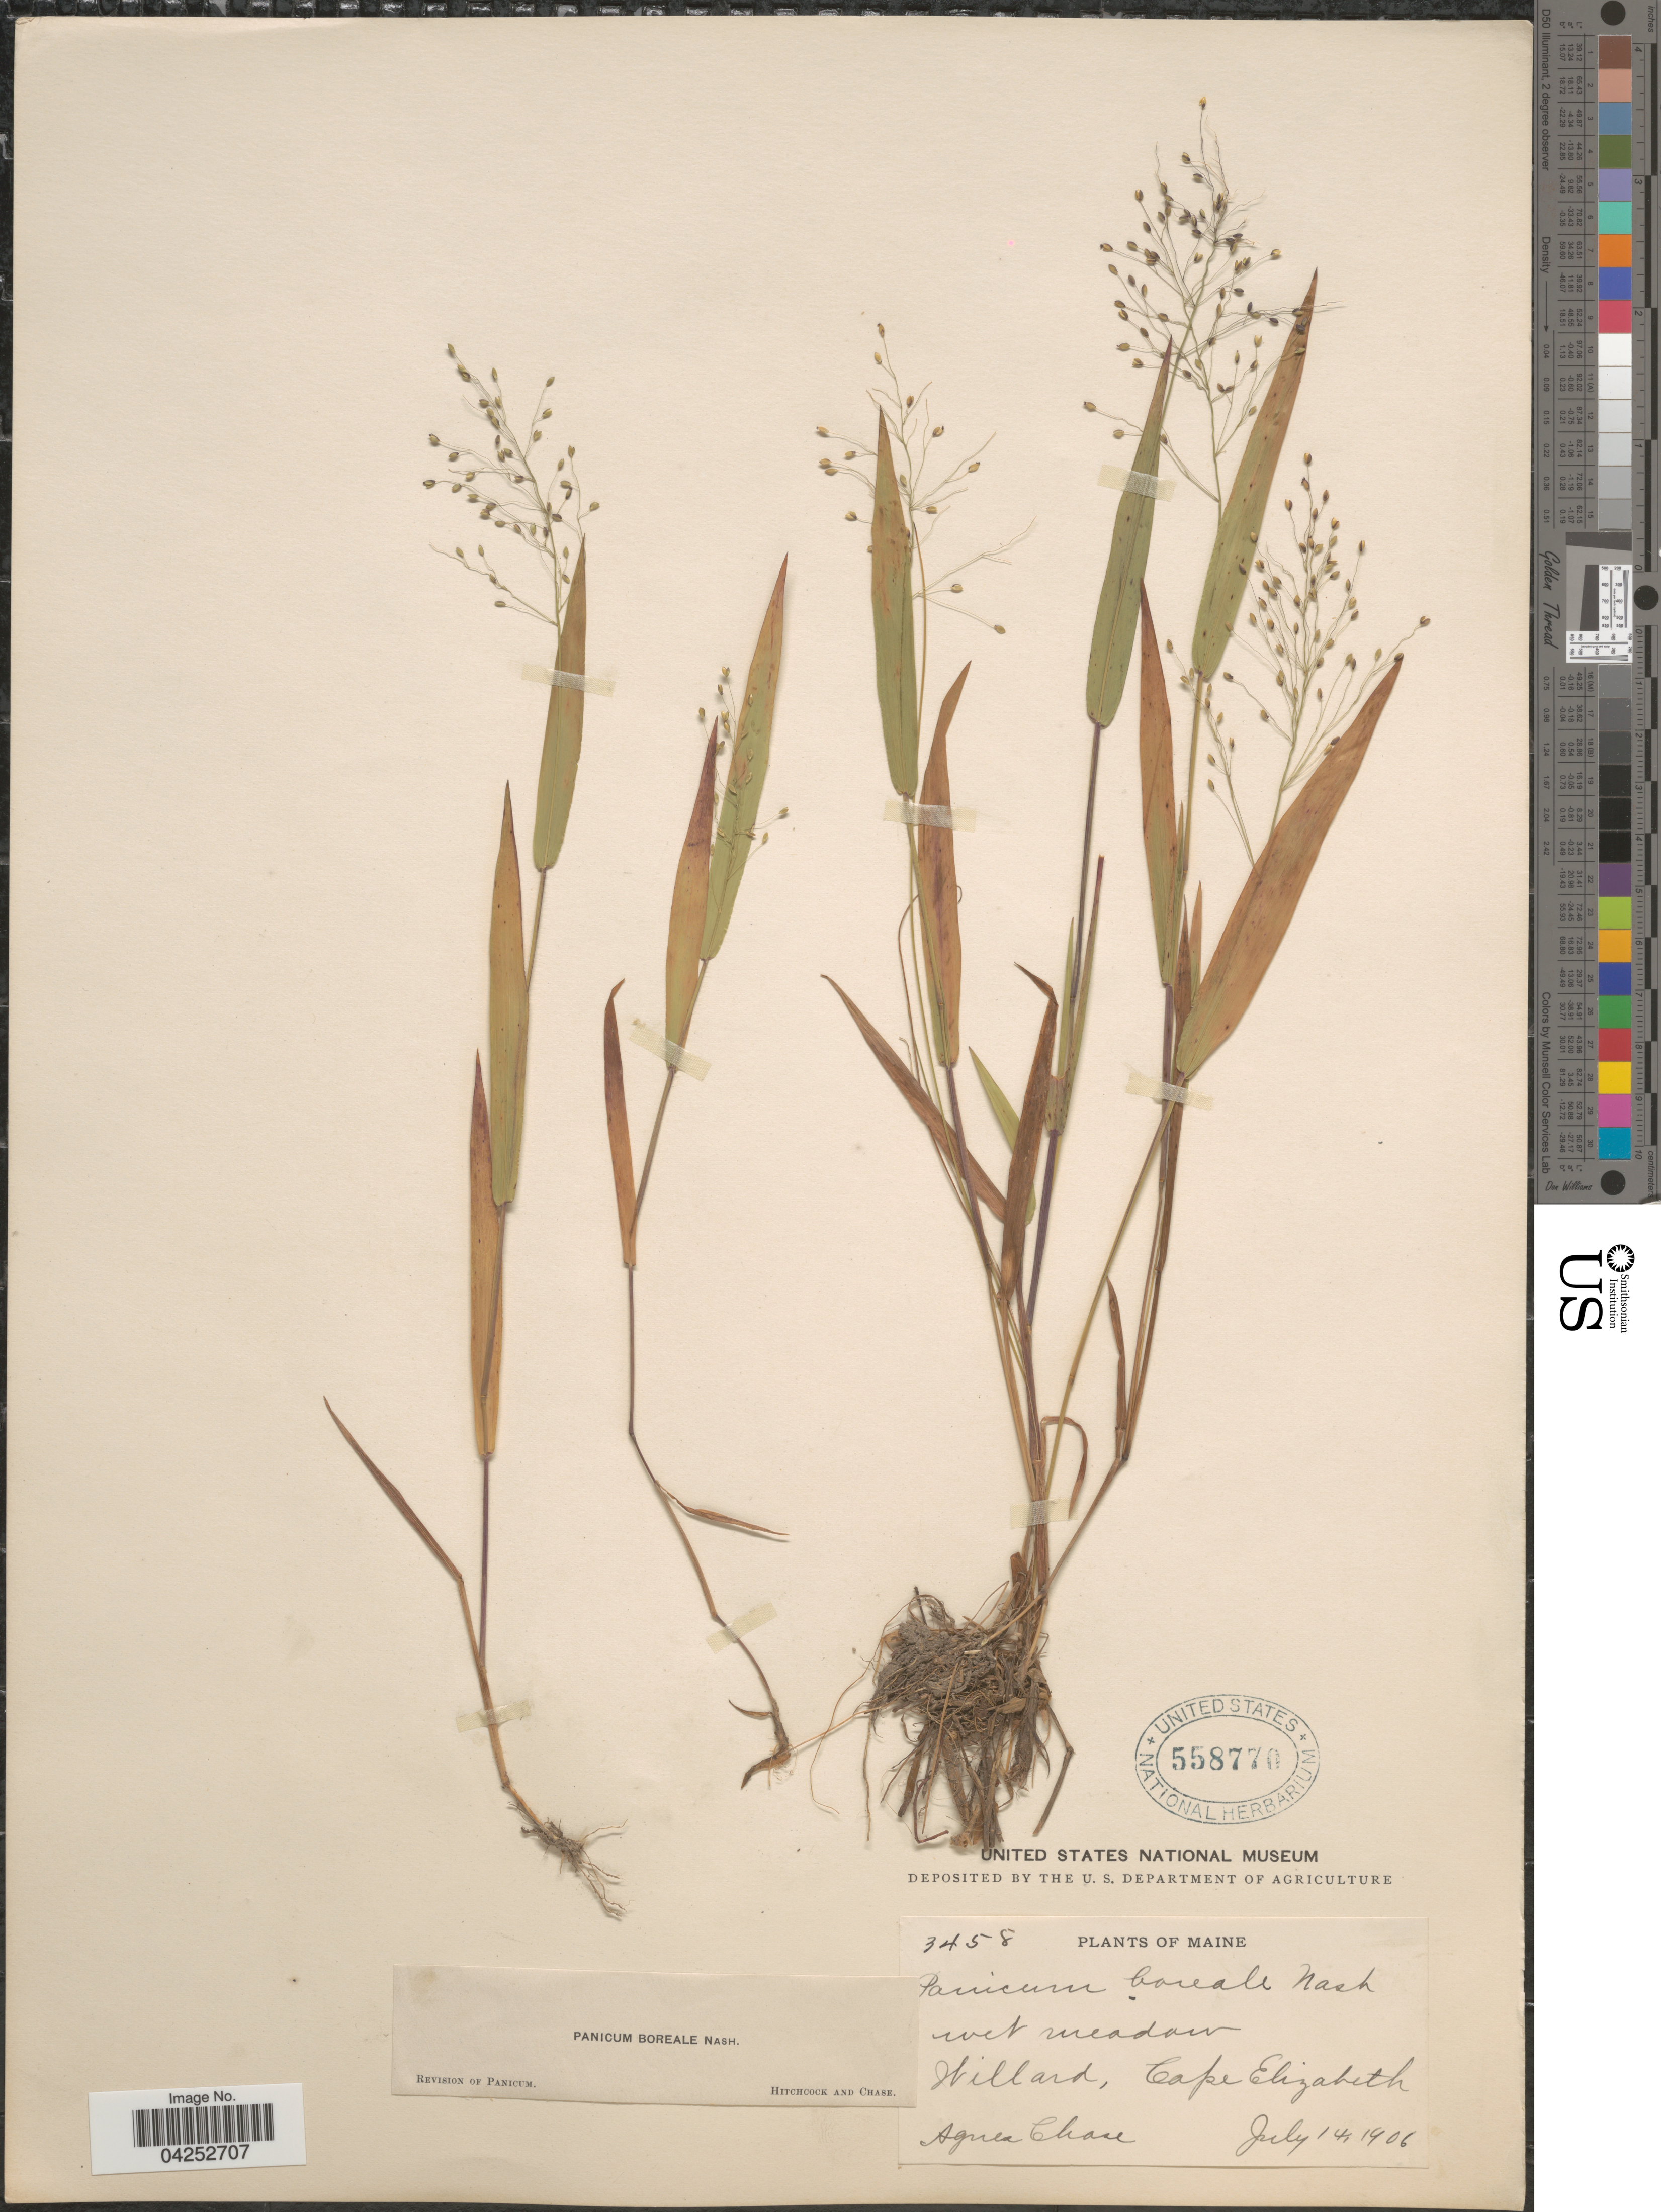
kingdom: Plantae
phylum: Tracheophyta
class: Liliopsida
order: Poales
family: Poaceae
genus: Dichanthelium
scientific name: Dichanthelium boreale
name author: (Nash) Freckmann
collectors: A. Chase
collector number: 3458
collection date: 1906-07-14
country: United States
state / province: Maine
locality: Wet meadow. Willard, Cape Elizabeth.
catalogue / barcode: US 558770